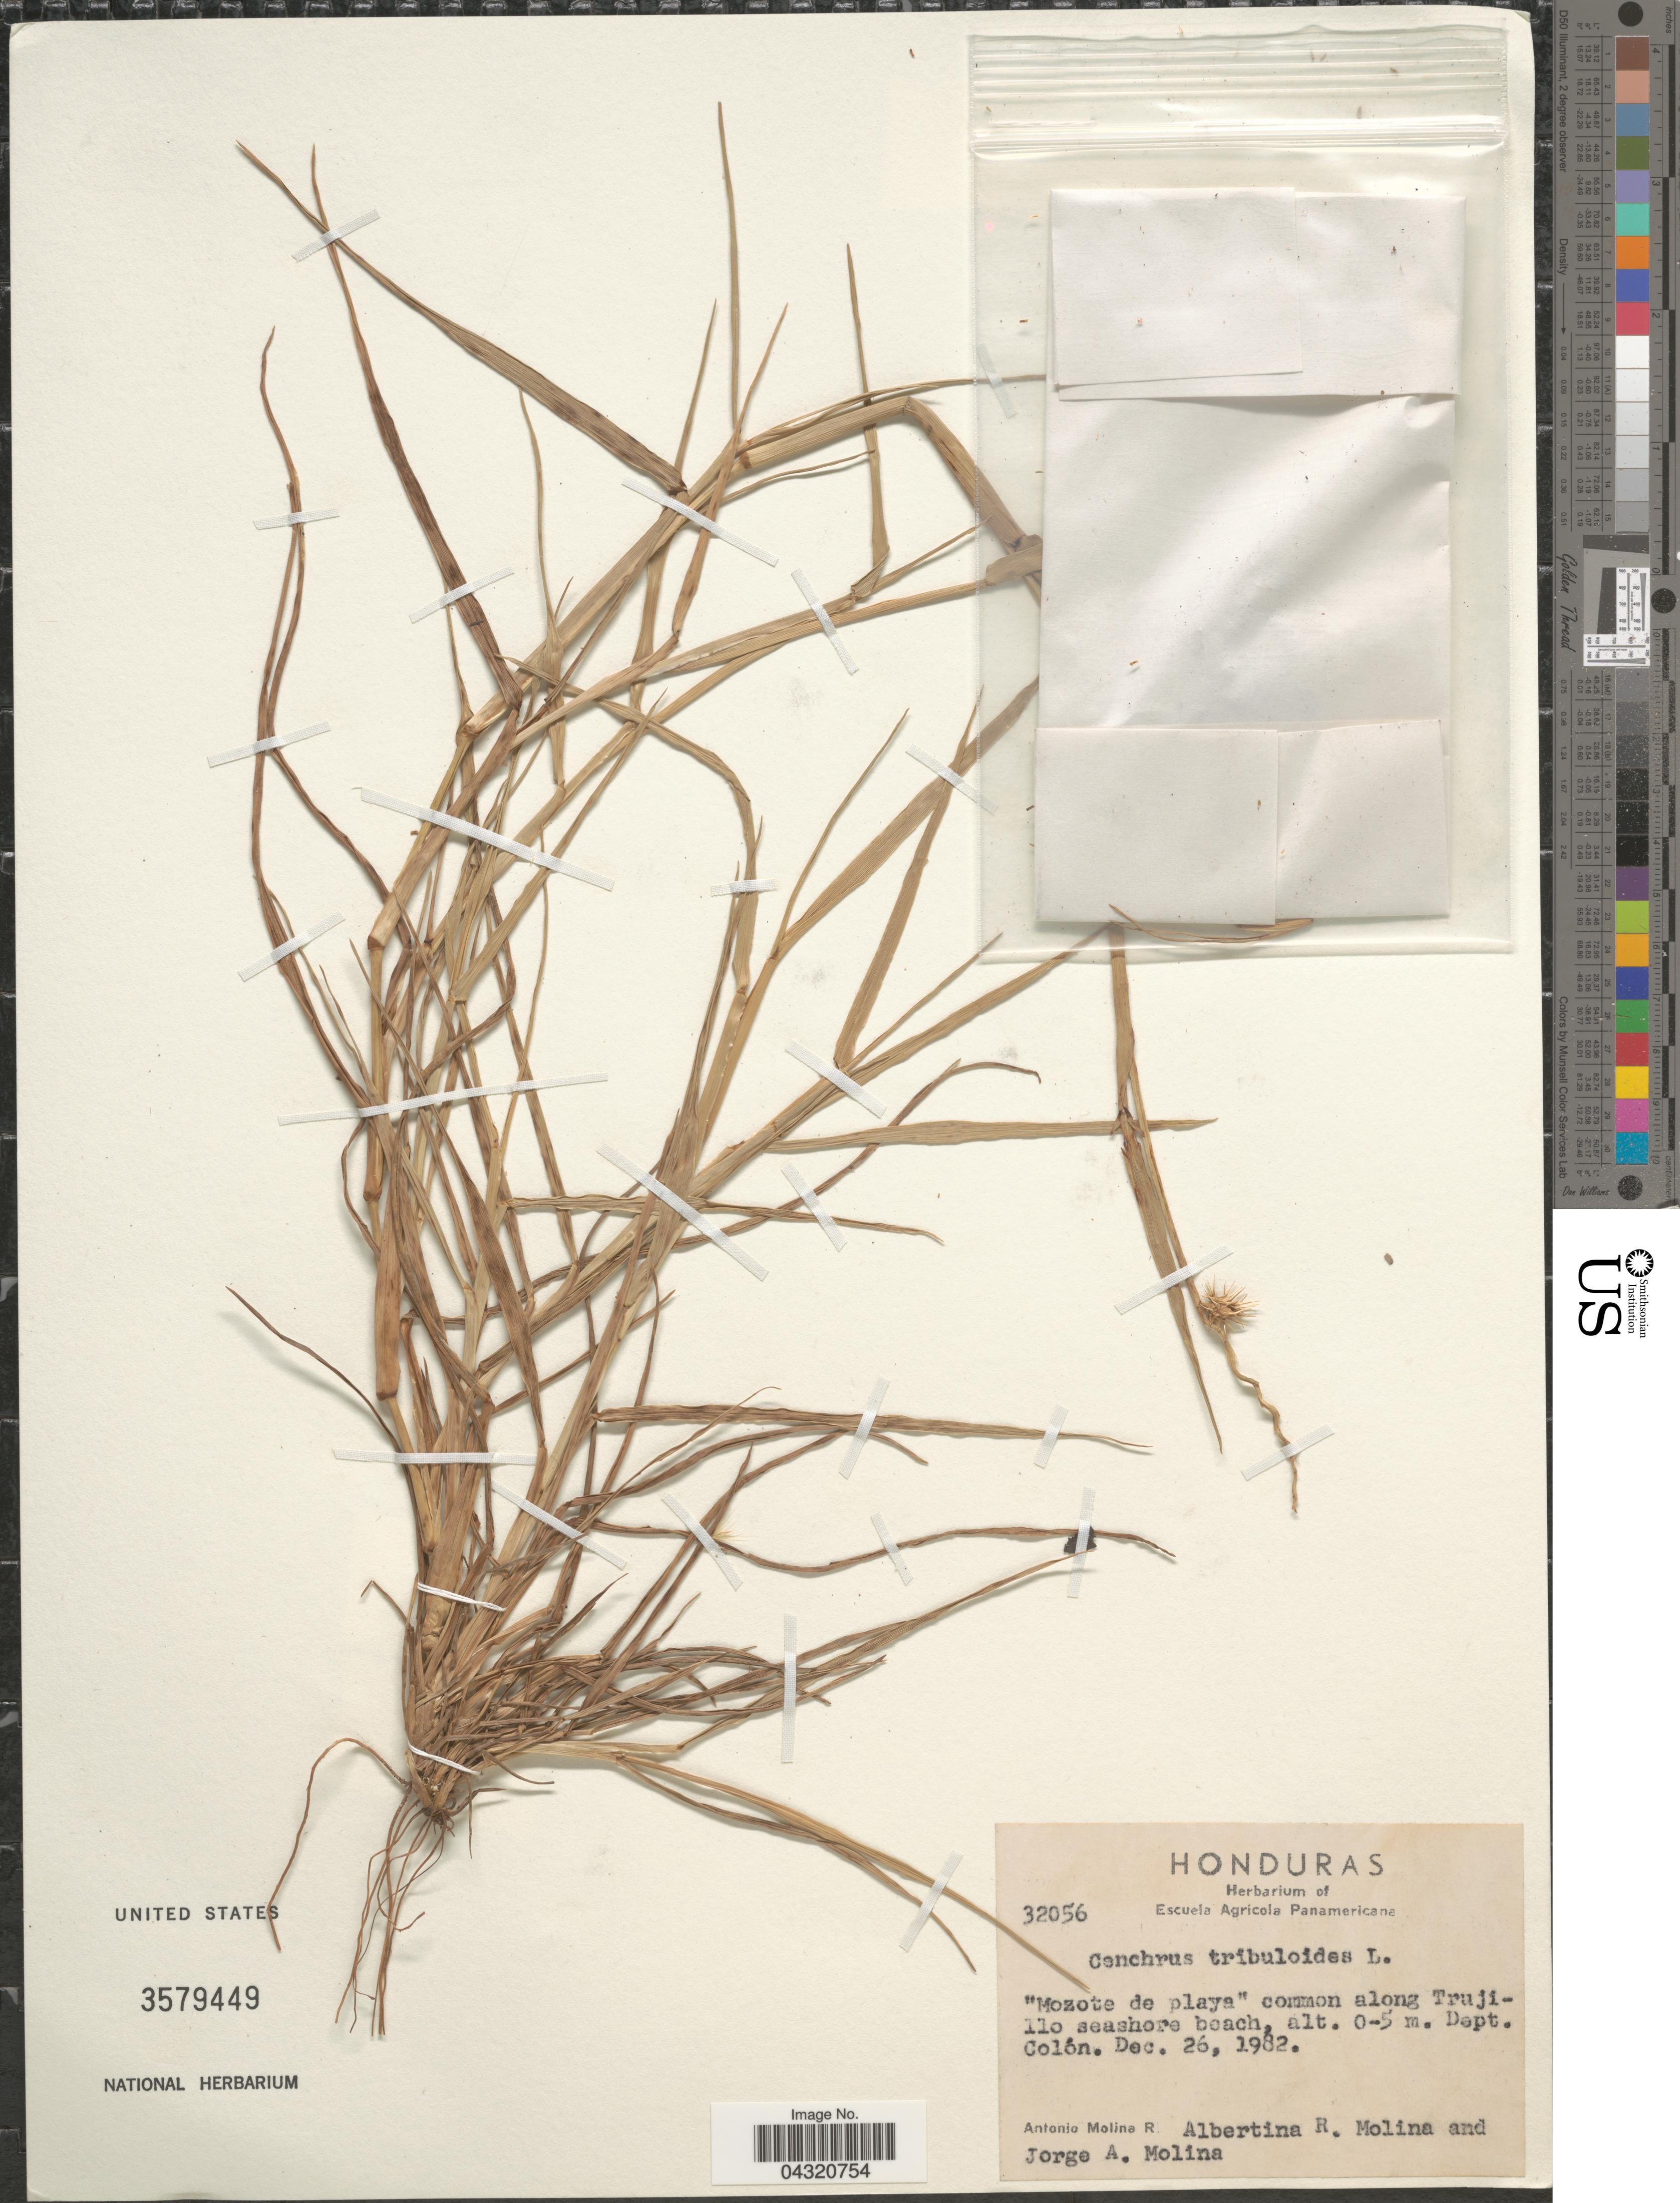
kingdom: Plantae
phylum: Tracheophyta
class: Liliopsida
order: Poales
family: Poaceae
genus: Cenchrus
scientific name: Cenchrus tribuloides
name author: L.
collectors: A. Molina R., A. R. Molina & J. A. Molina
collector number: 32056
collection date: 1982-12-26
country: Honduras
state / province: Colon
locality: Mozote de playa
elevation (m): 0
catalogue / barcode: US 3579449